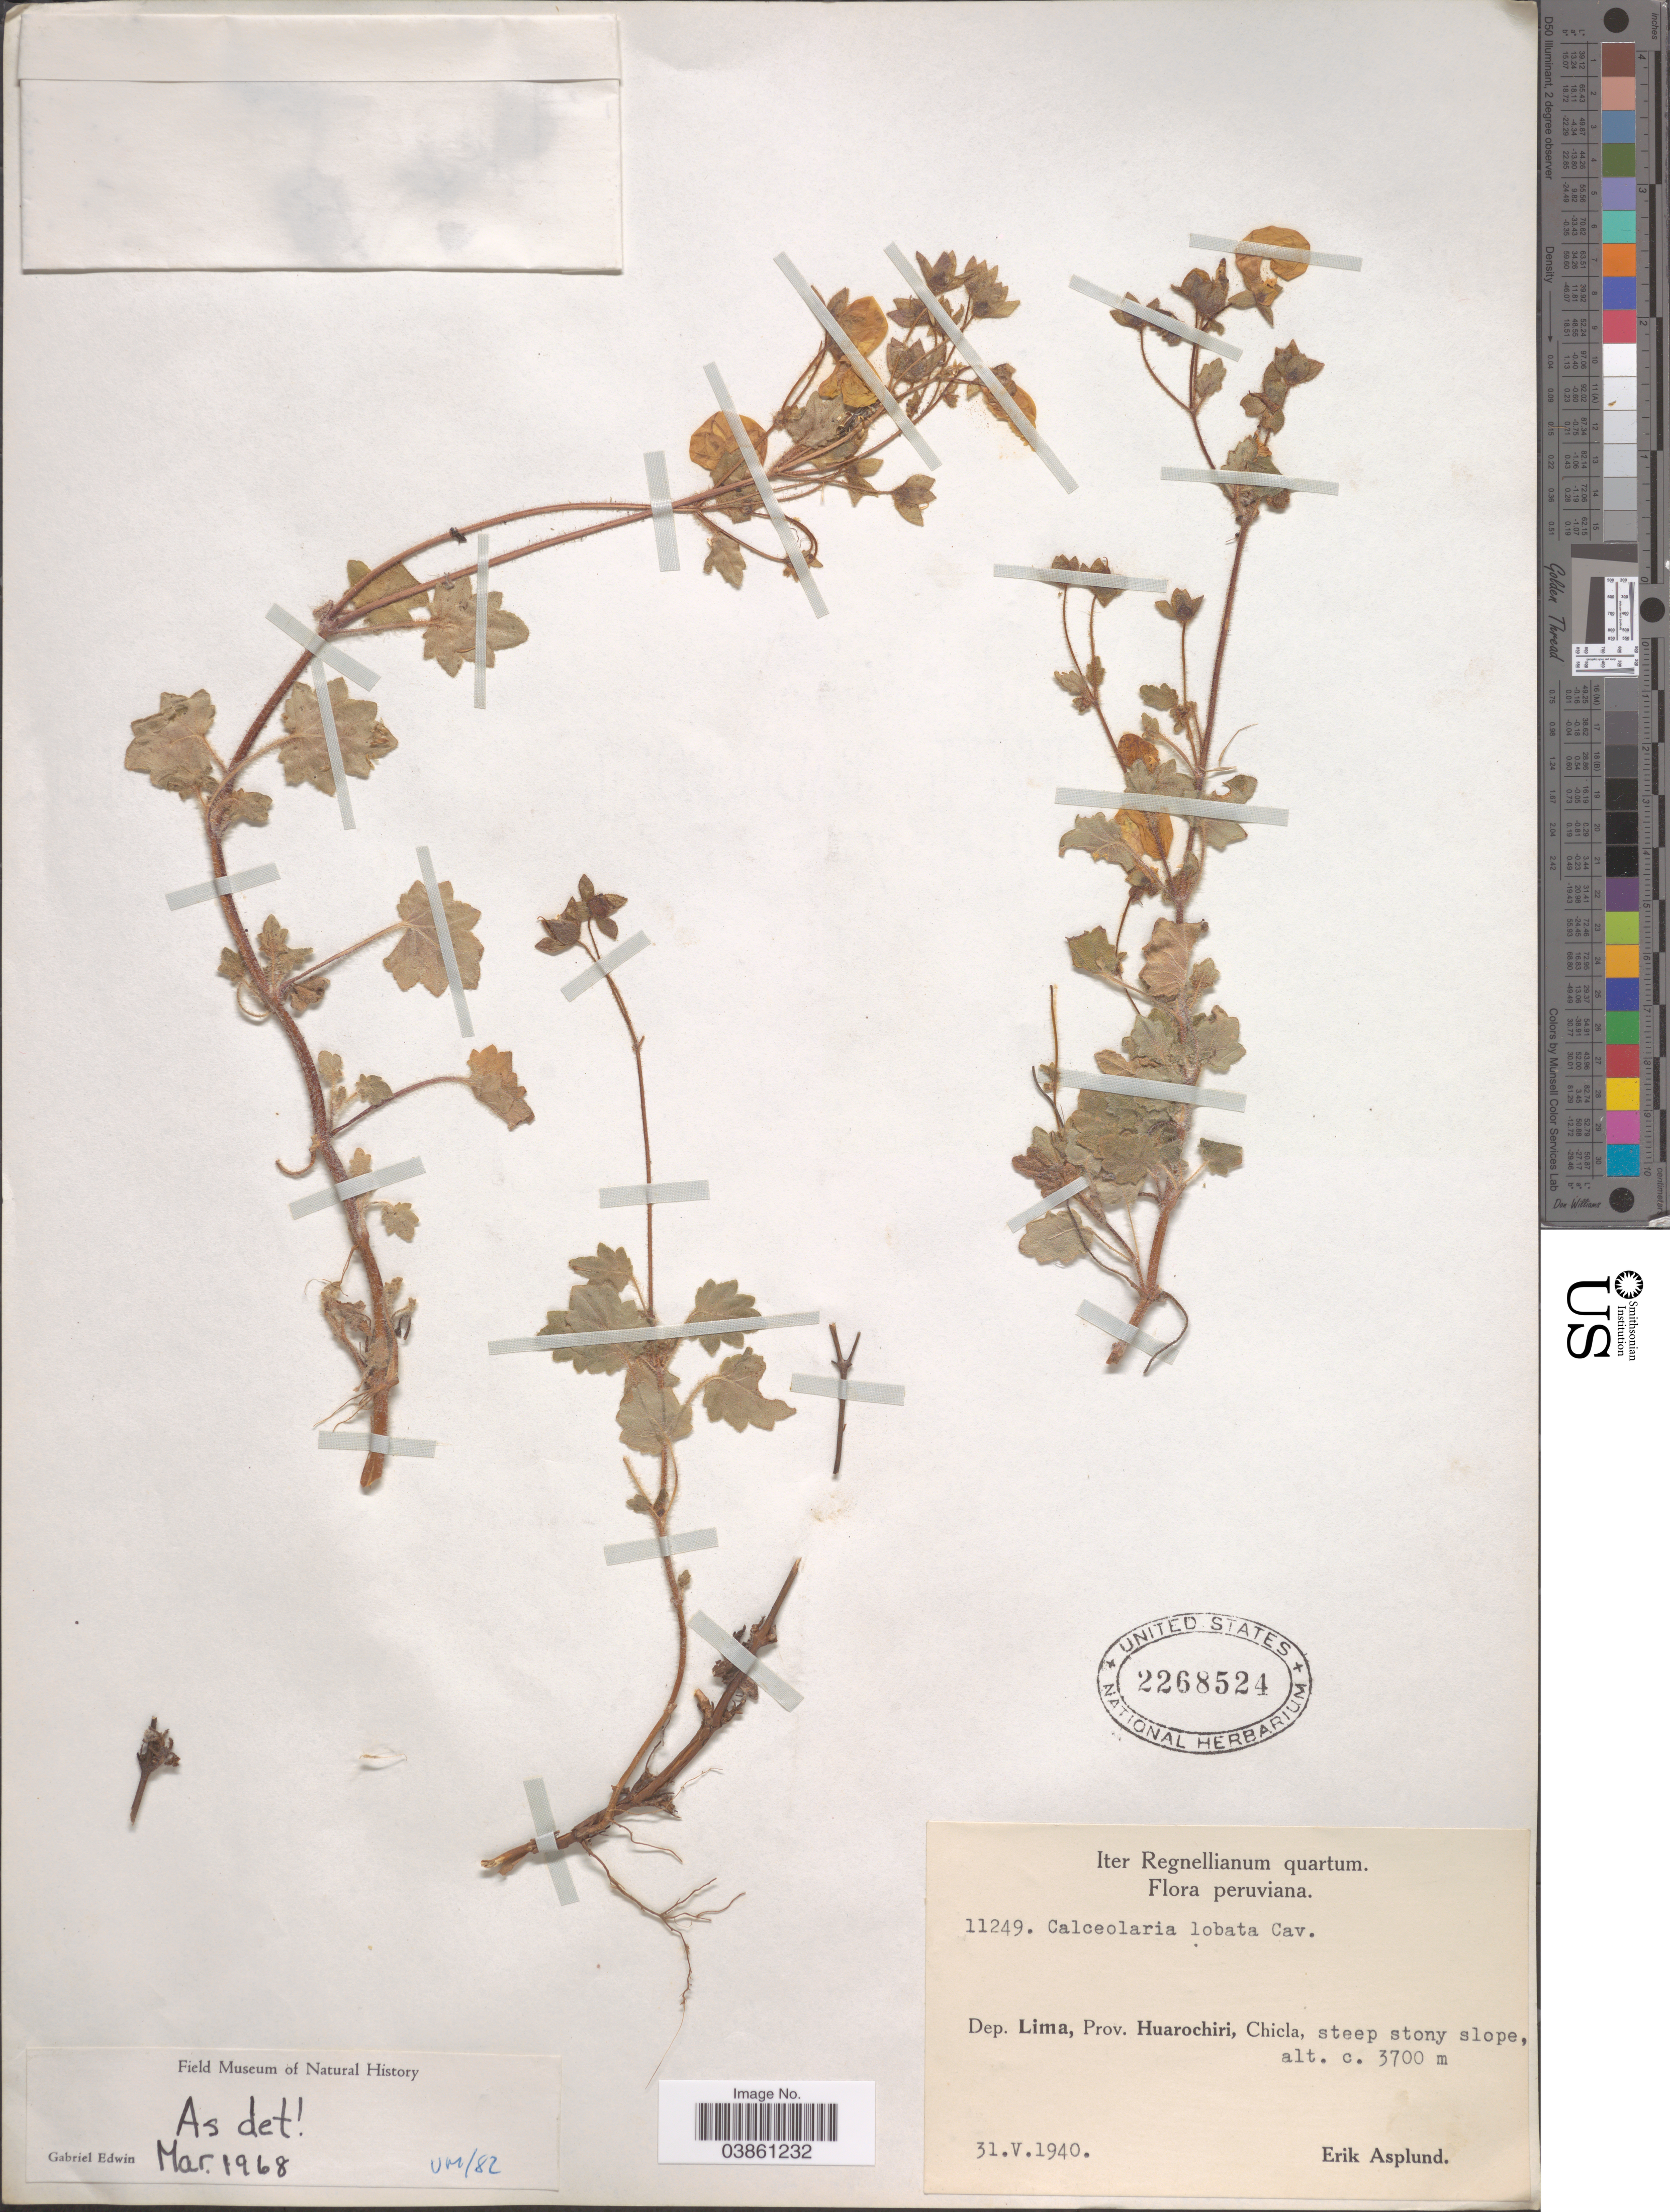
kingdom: Plantae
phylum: Tracheophyta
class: Magnoliopsida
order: Lamiales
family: Calceolariaceae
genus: Calceolaria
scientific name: Calceolaria lobata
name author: Cav.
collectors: E. Asplund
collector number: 11249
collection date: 1940-05-31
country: Peru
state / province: Lima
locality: Dep. Lima, Prov. Huarochiri, Chicla, steep stony slope.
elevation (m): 3700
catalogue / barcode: US 2268524